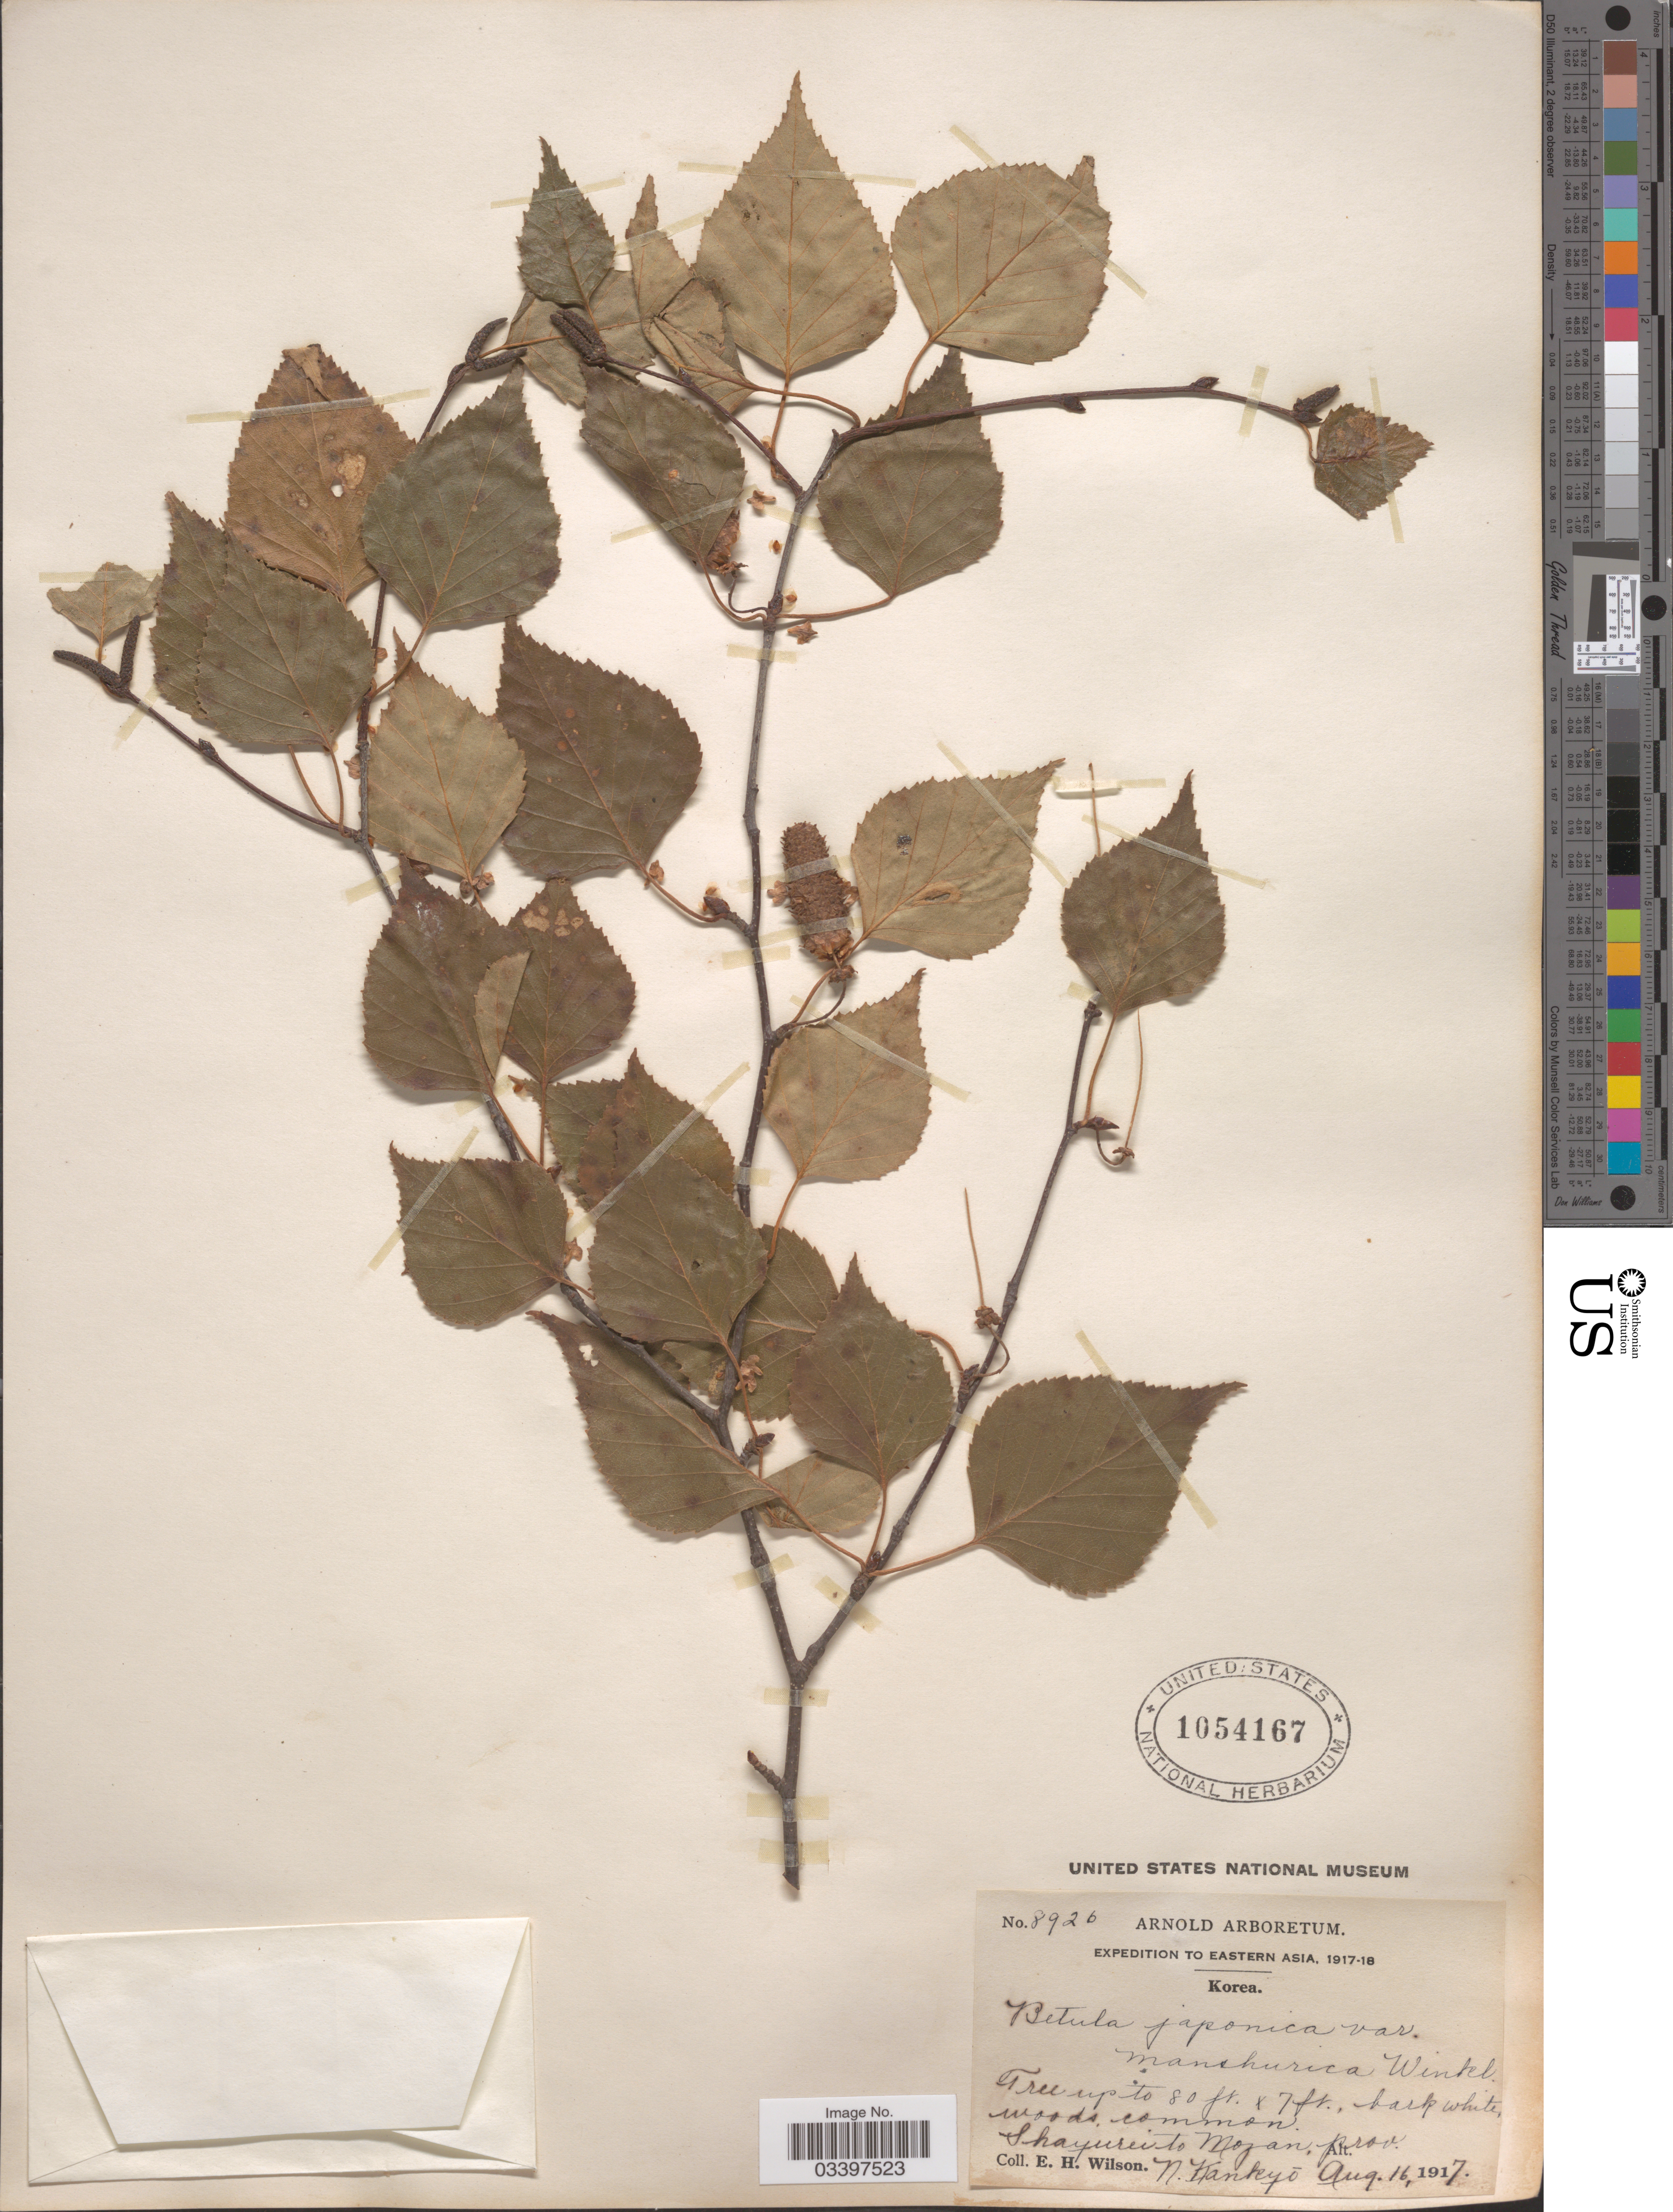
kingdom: Plantae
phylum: Tracheophyta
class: Magnoliopsida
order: Fagales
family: Betulaceae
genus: Betula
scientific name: Betula platyphylla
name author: Sukaczev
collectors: E. Wilson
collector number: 8926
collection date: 1917-08-16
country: North Korea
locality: Shayurei to Mozan, prov. N. Kankyō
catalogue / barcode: US 1054167